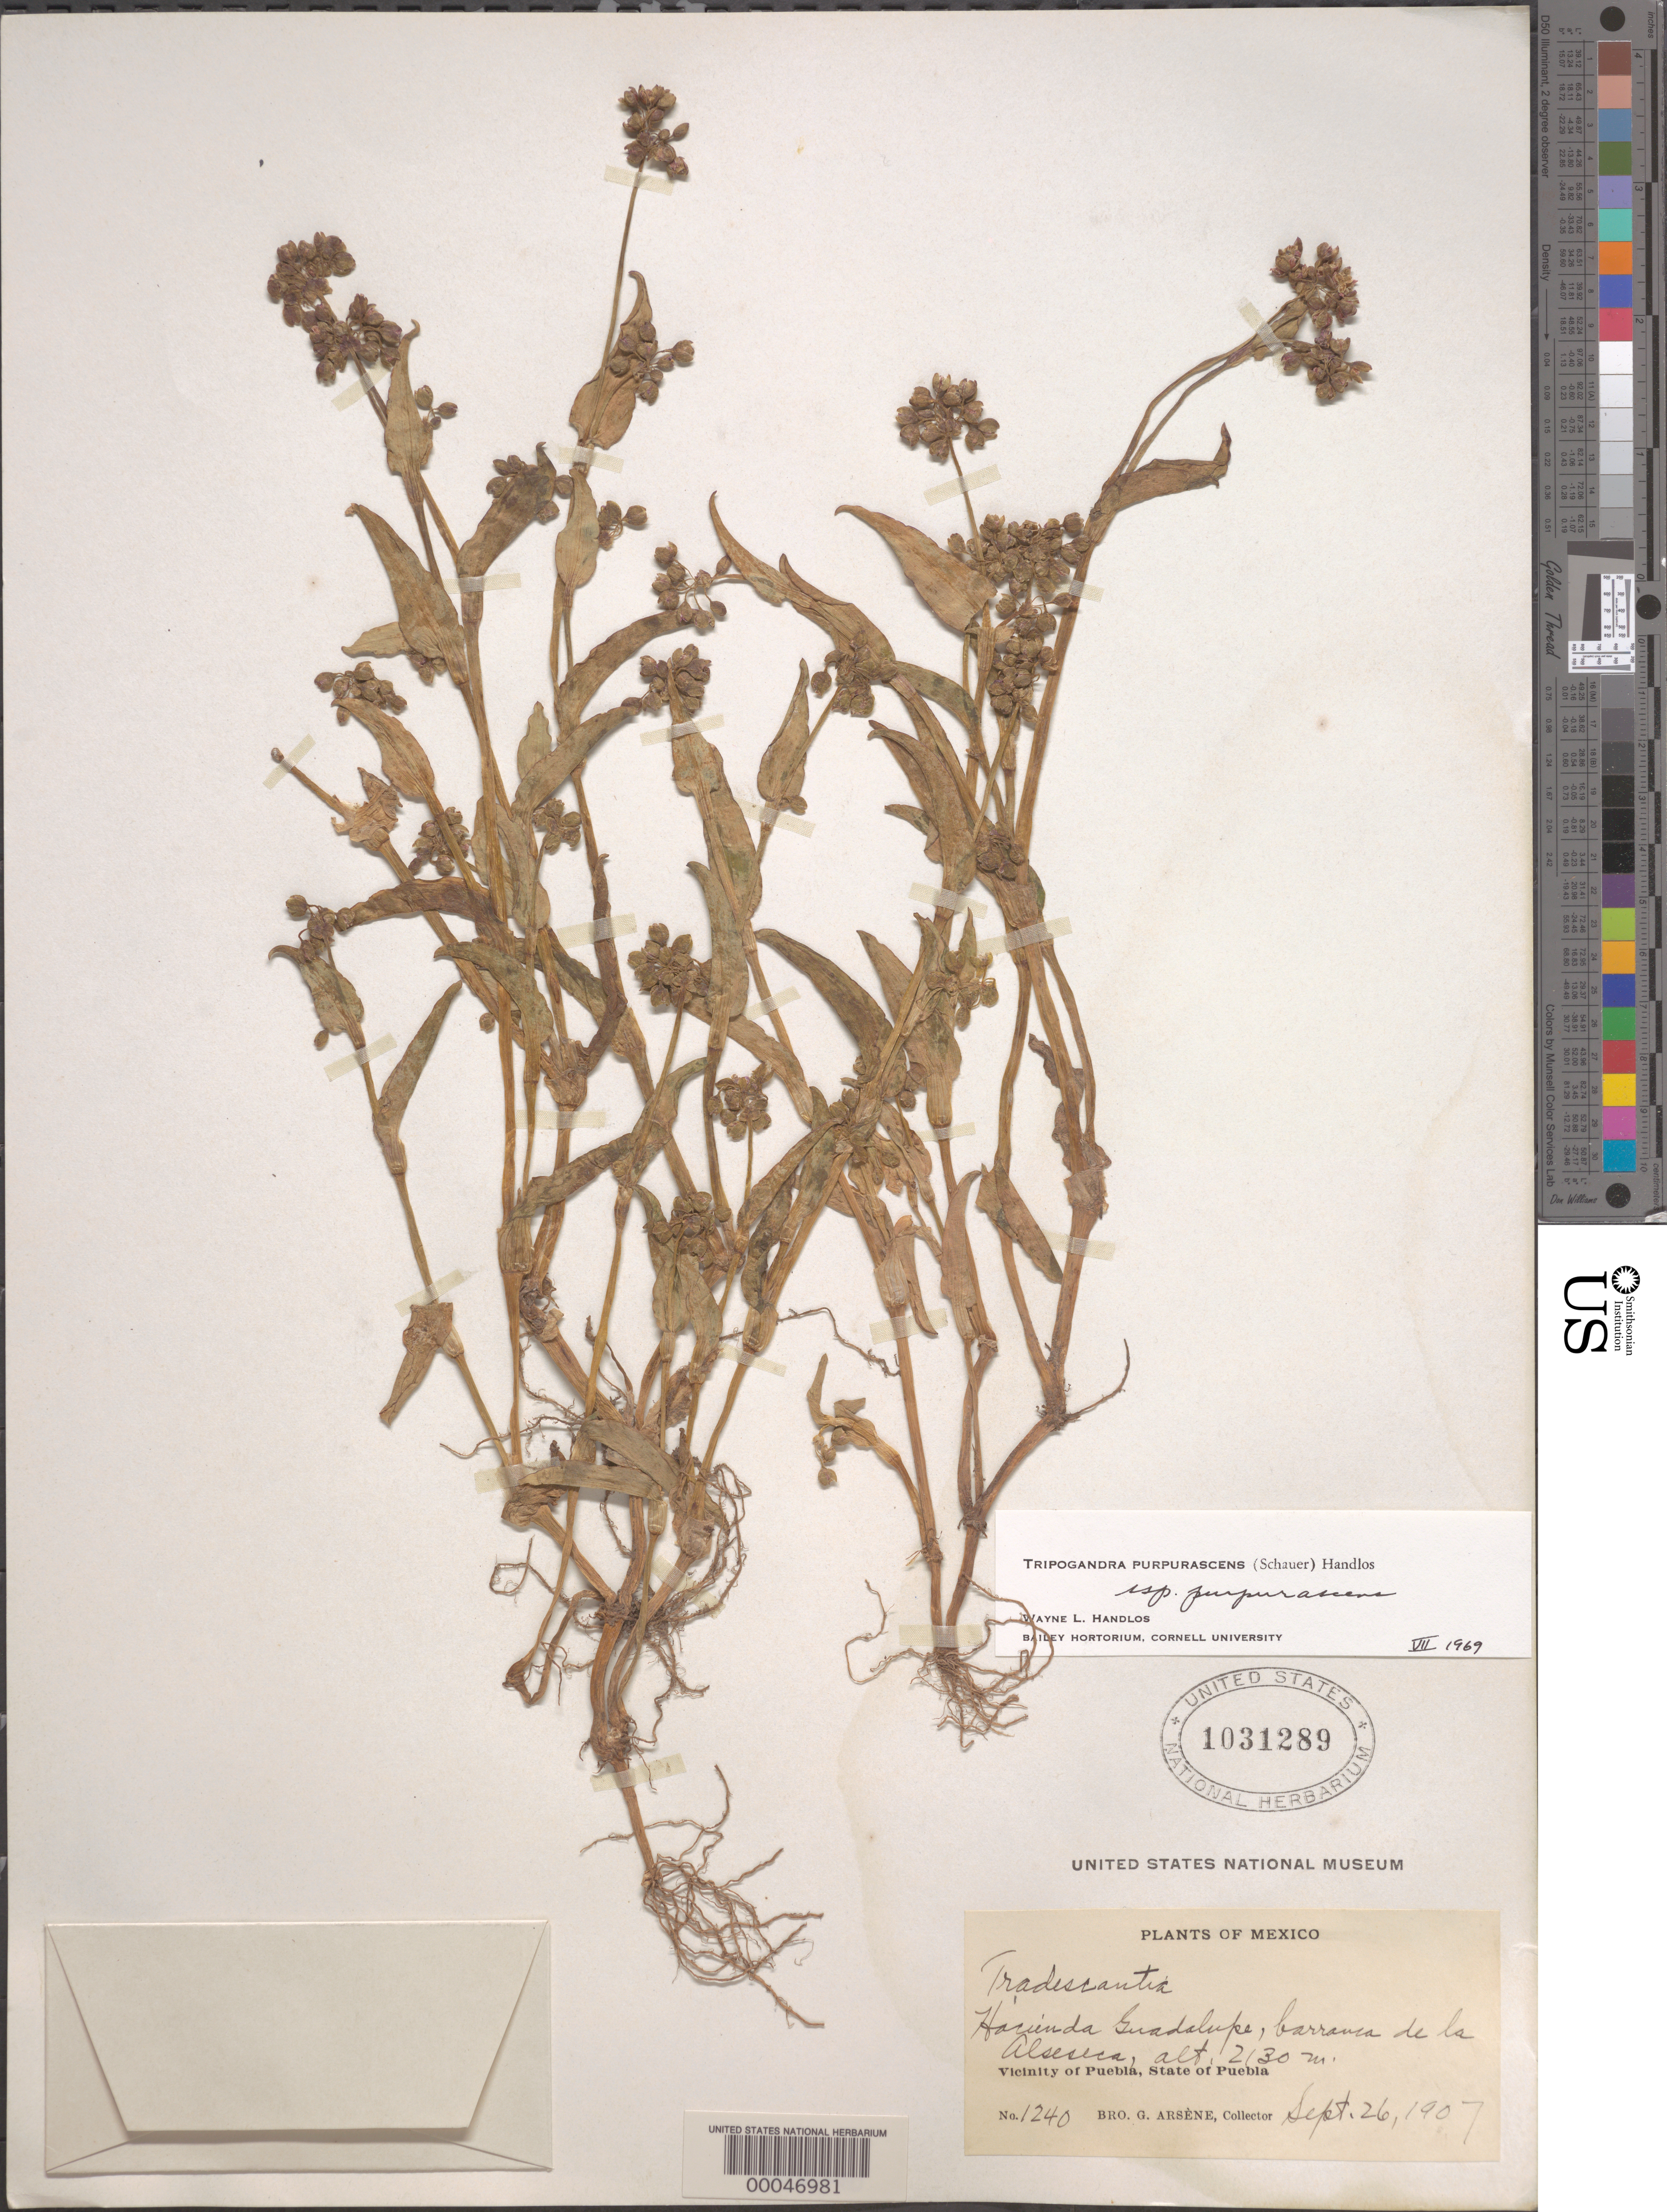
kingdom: Plantae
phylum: Tracheophyta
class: Liliopsida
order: Commelinales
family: Commelinaceae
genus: Tripogandra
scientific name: Tripogandra purpurascens subsp. purpurascens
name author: (S. Schauer) Handlos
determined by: Handlos, W. L.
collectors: Bro. G. Arsène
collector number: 1240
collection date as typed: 26 Sep 1907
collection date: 1907-09-26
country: Mexico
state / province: Puebla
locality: Barranca de la alseseca, near Puebla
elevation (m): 2130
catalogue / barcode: US 1031289